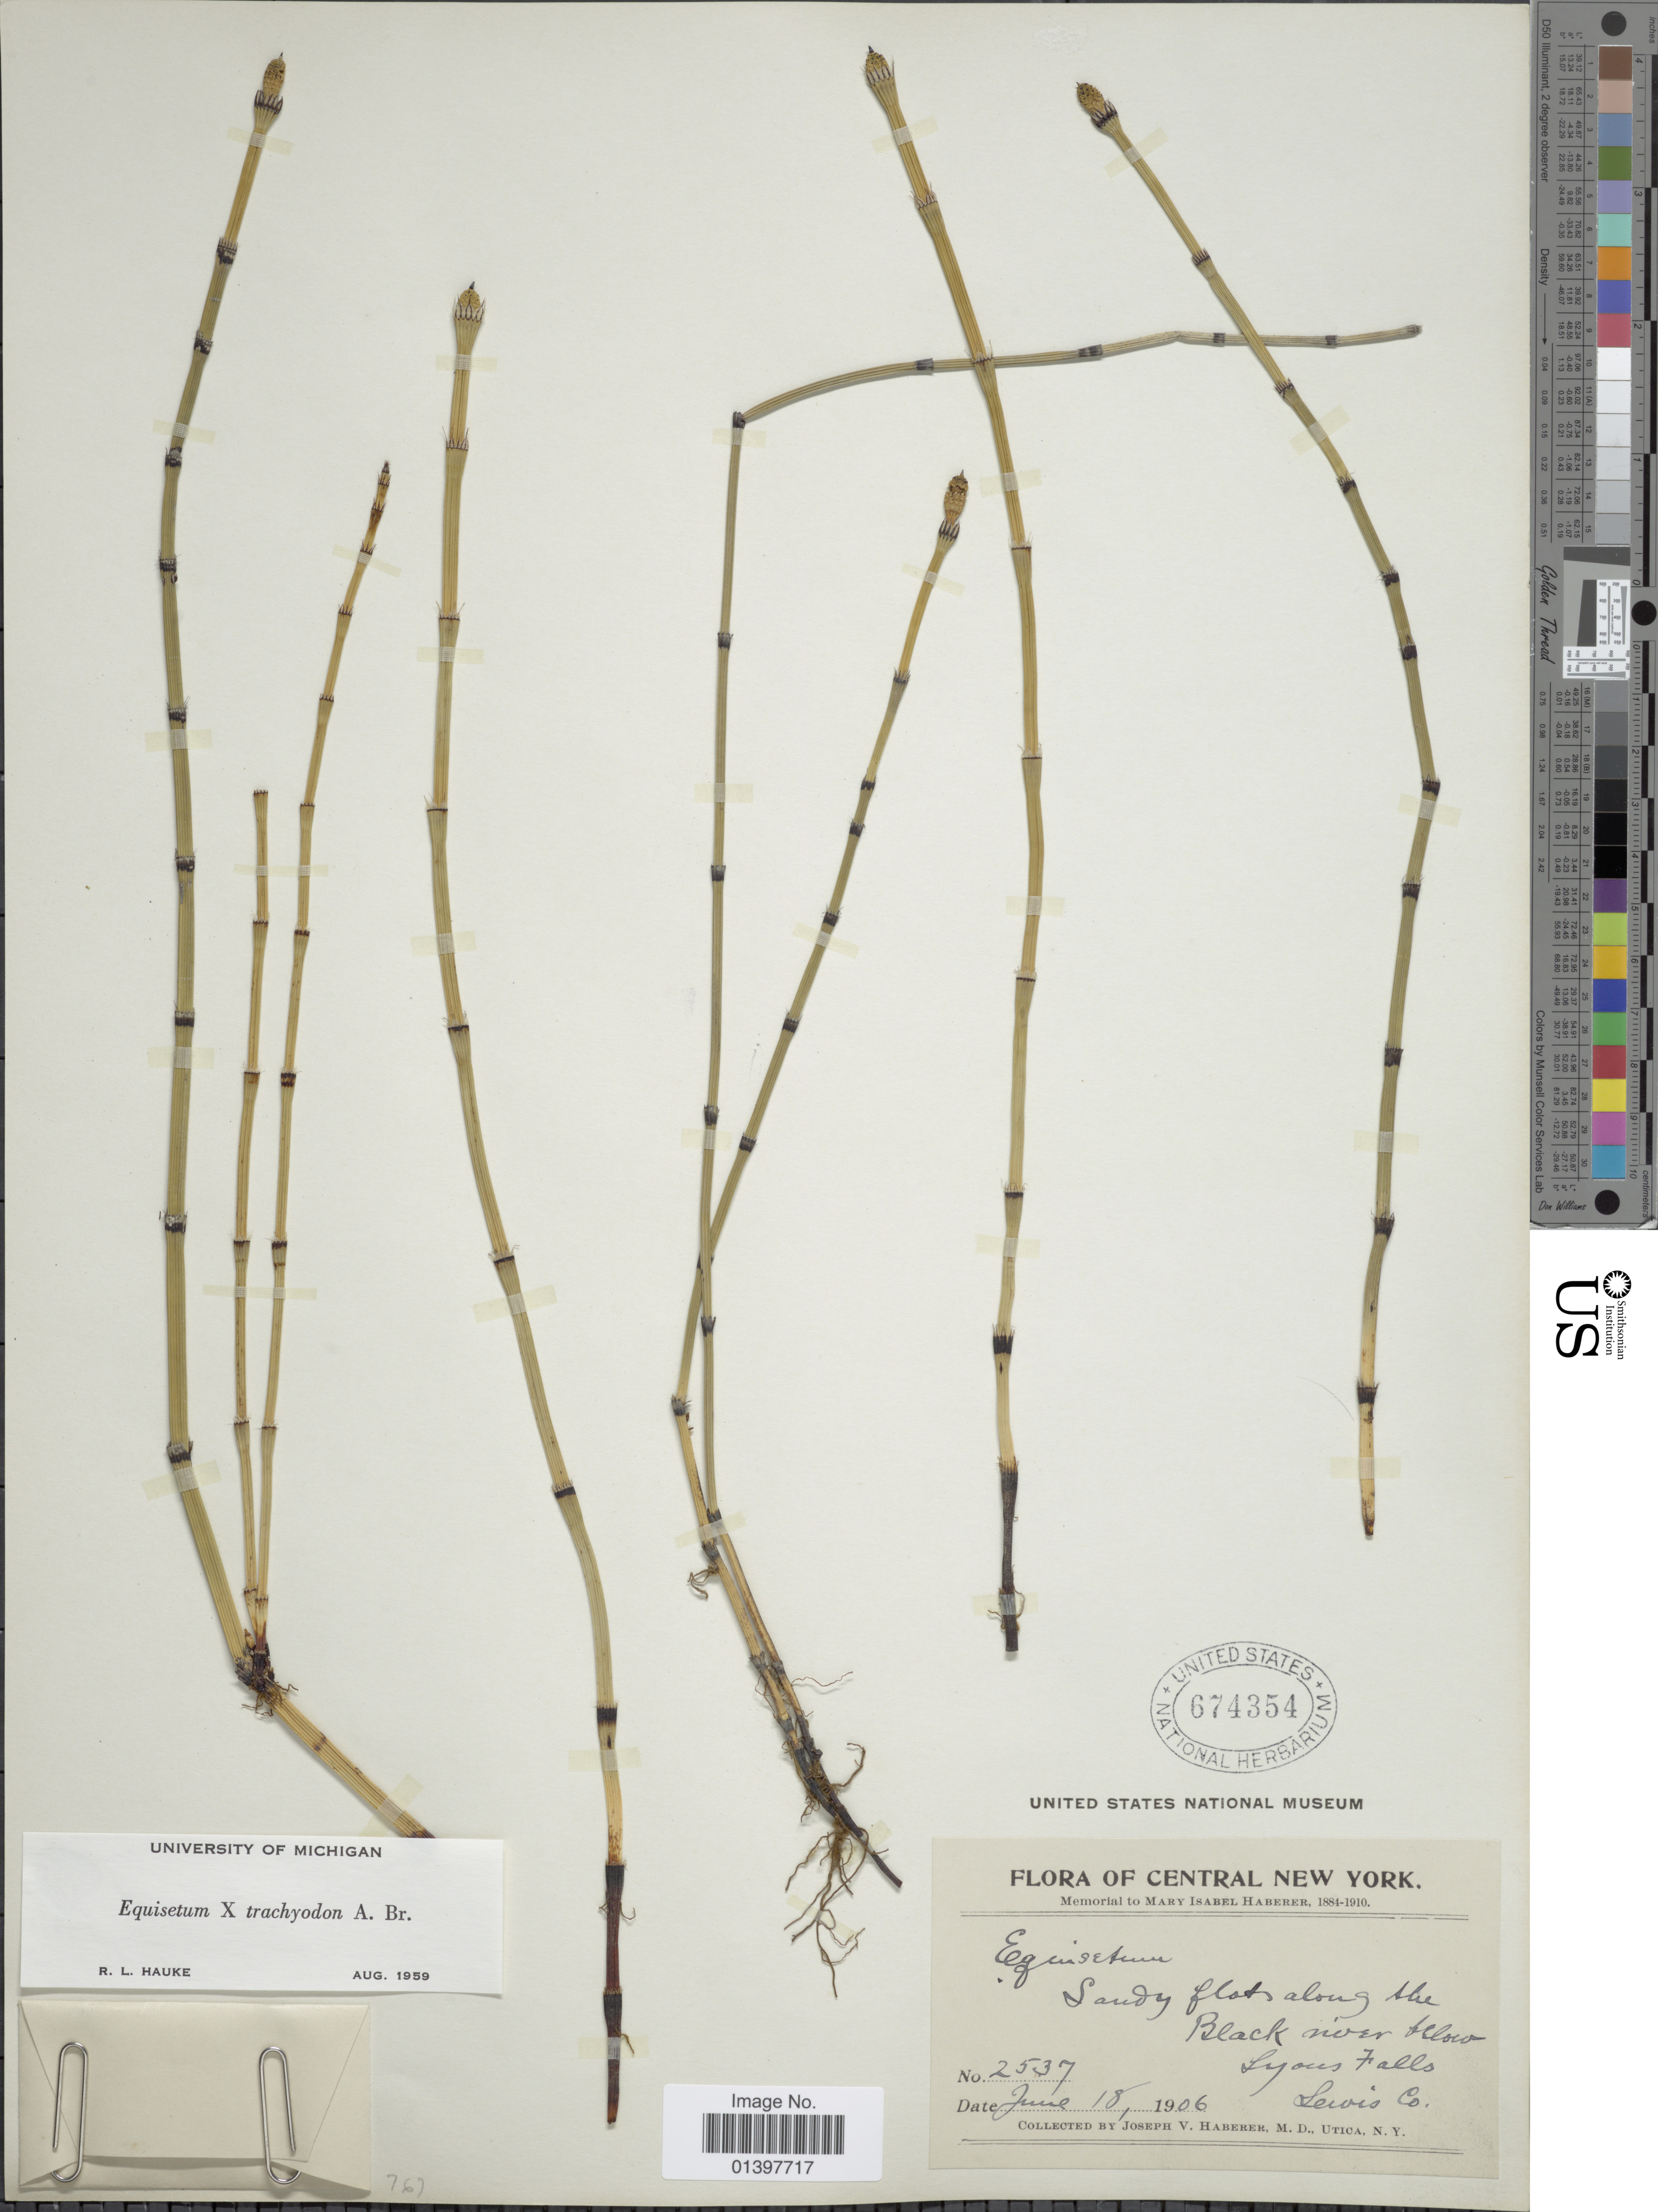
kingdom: Plantae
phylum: Tracheophyta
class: Polypodiopsida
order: Equisetales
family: Equisetaceae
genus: Equisetum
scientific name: Equisetum x trachyodon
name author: A. Braun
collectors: J. V. Haberer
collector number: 2537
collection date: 1906-06-18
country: United States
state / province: New York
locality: Central new York, Sandy flats along the Black river below Lyons Falls, Lewis Co.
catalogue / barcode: US 674354